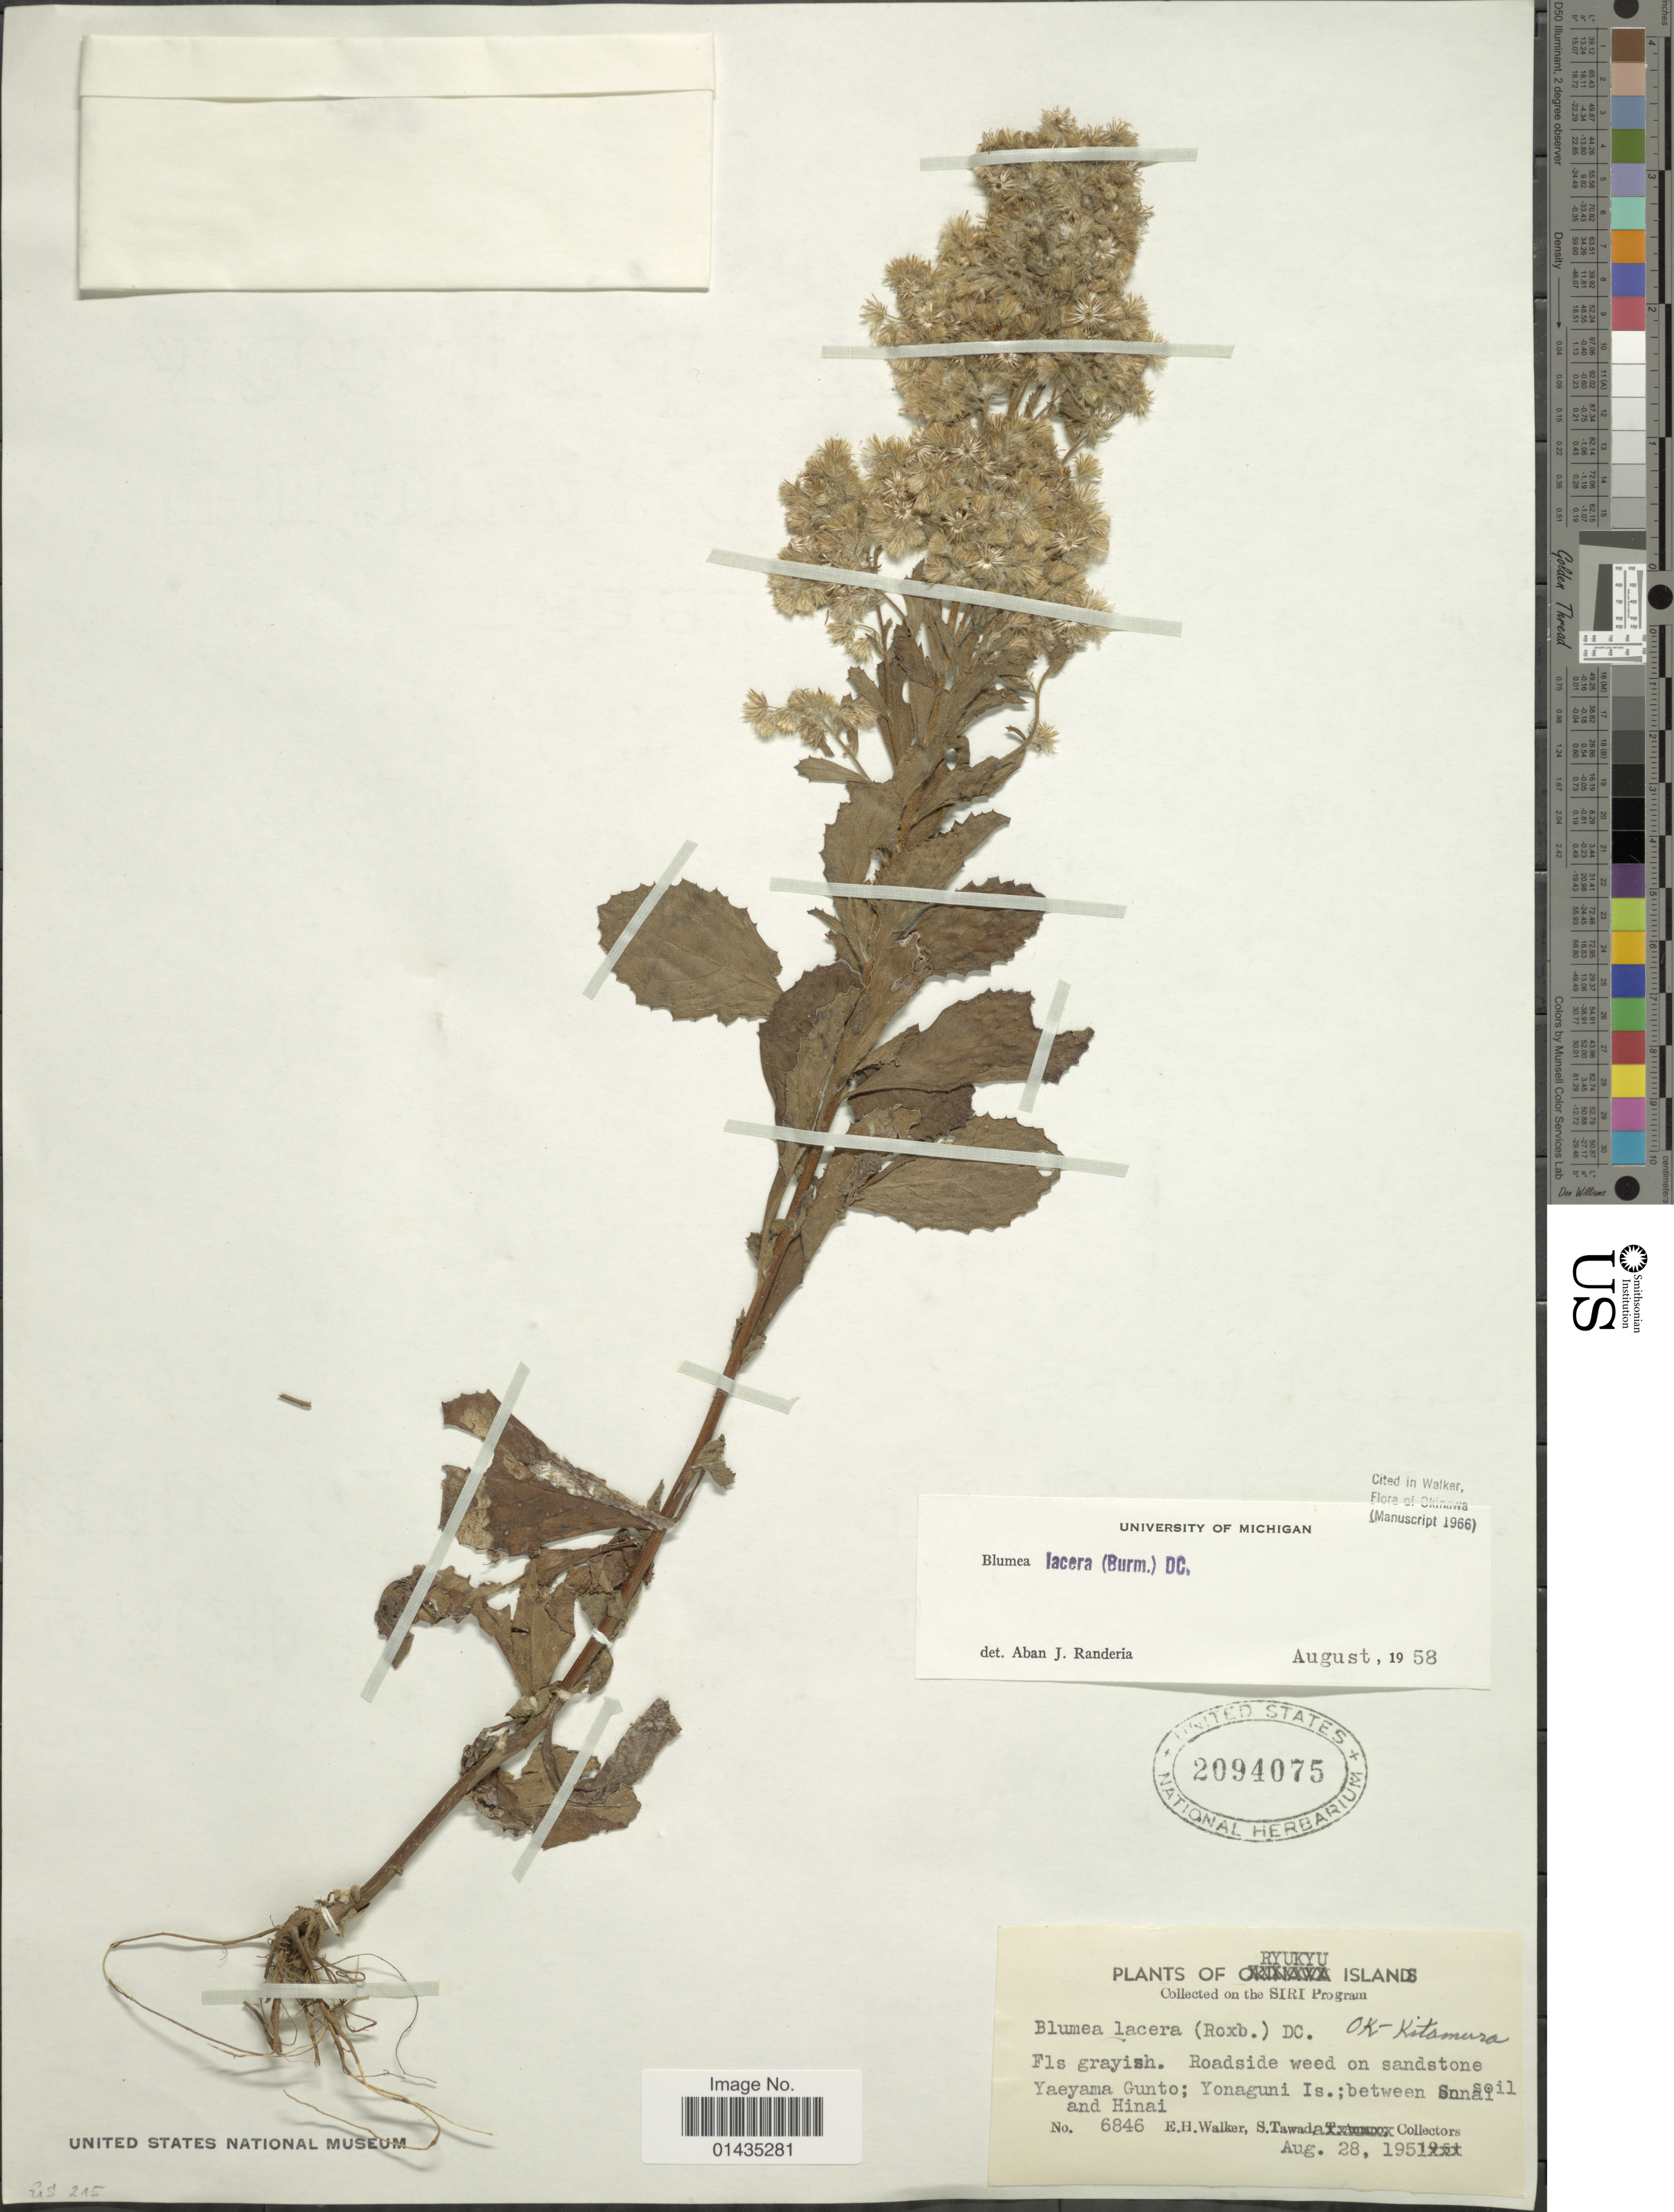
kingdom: Plantae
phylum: Tracheophyta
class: Magnoliopsida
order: Asterales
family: Asteraceae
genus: Blumea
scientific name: Blumea lacera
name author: (Roxb.) DC.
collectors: E. H. Walker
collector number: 6846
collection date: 1951-08-28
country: Japan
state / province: Okinawa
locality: Ryukyu Islands, Yaeyama Gunto, Yonaguni Is., between Sonai and Hinai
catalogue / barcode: US 2094075